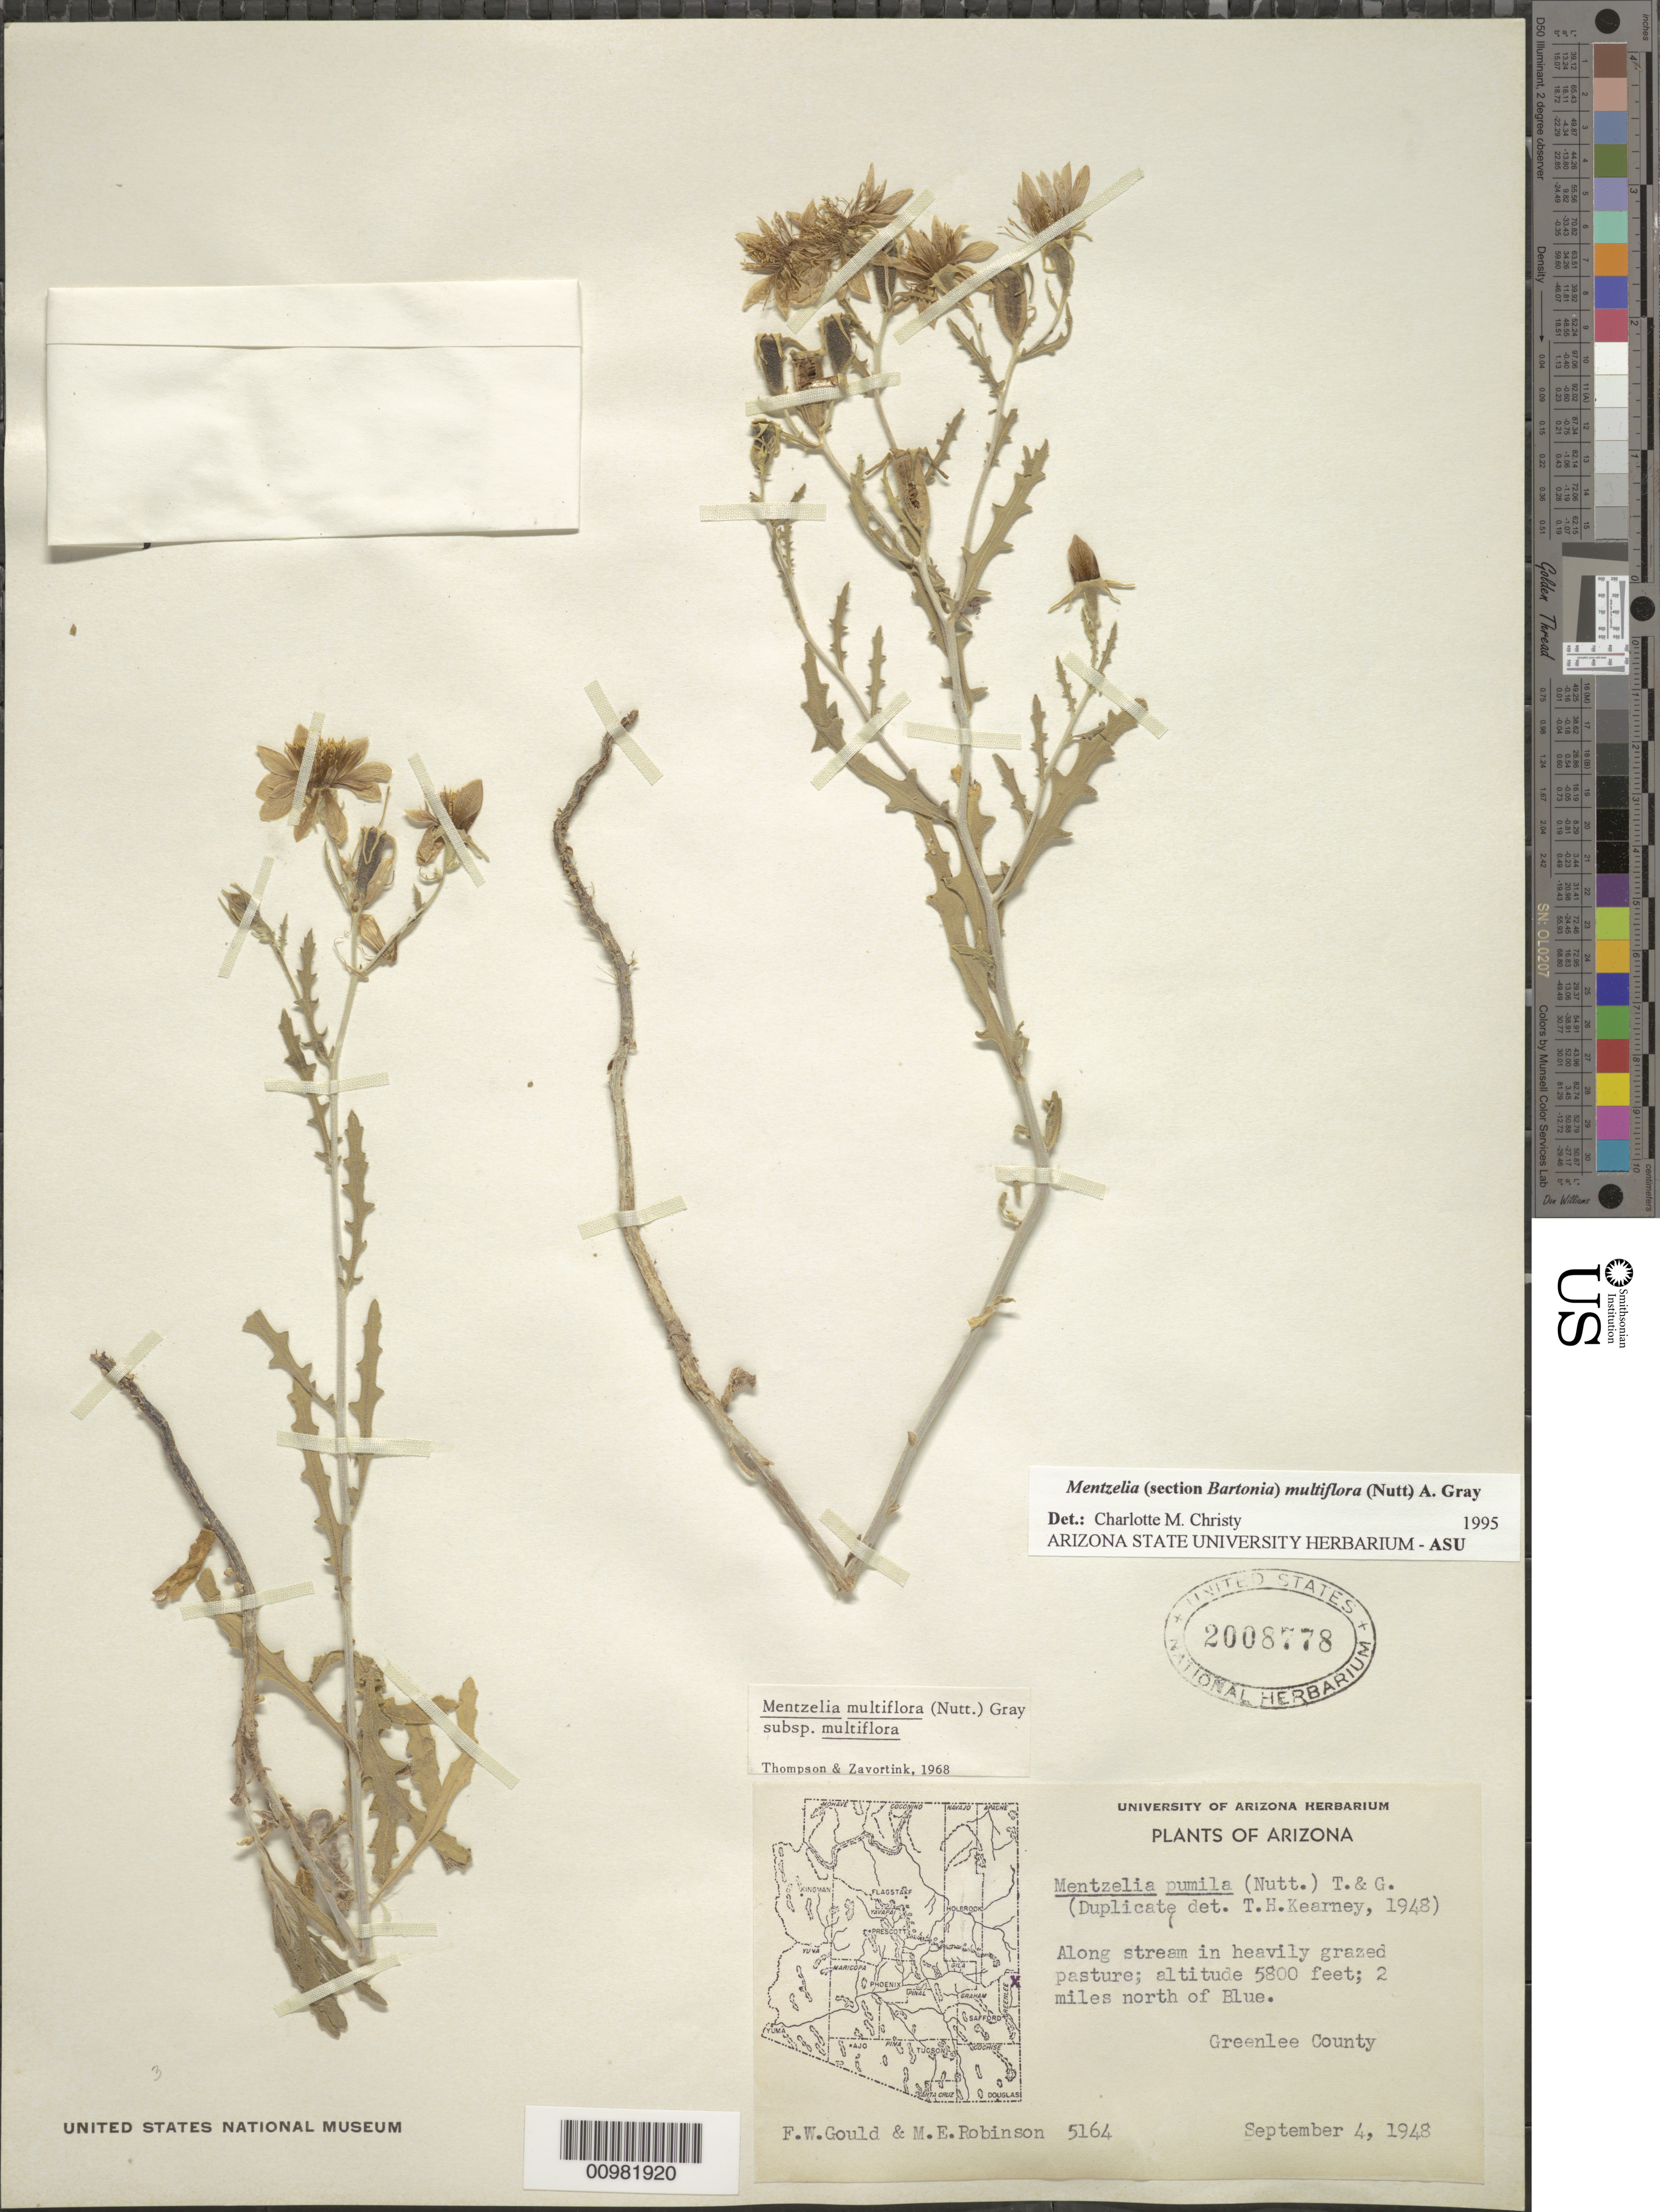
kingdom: Plantae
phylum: Tracheophyta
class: Magnoliopsida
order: Cornales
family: Loasaceae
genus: Mentzelia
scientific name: Mentzelia multiflora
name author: (Nutt.) A. Gray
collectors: F. W. Gould & R. G. Robinson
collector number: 5164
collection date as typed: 04 Sep 1948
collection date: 1948-09-04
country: United States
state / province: Arizona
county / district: Greenlee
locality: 2 mi. N of Blue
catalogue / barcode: US 2008778